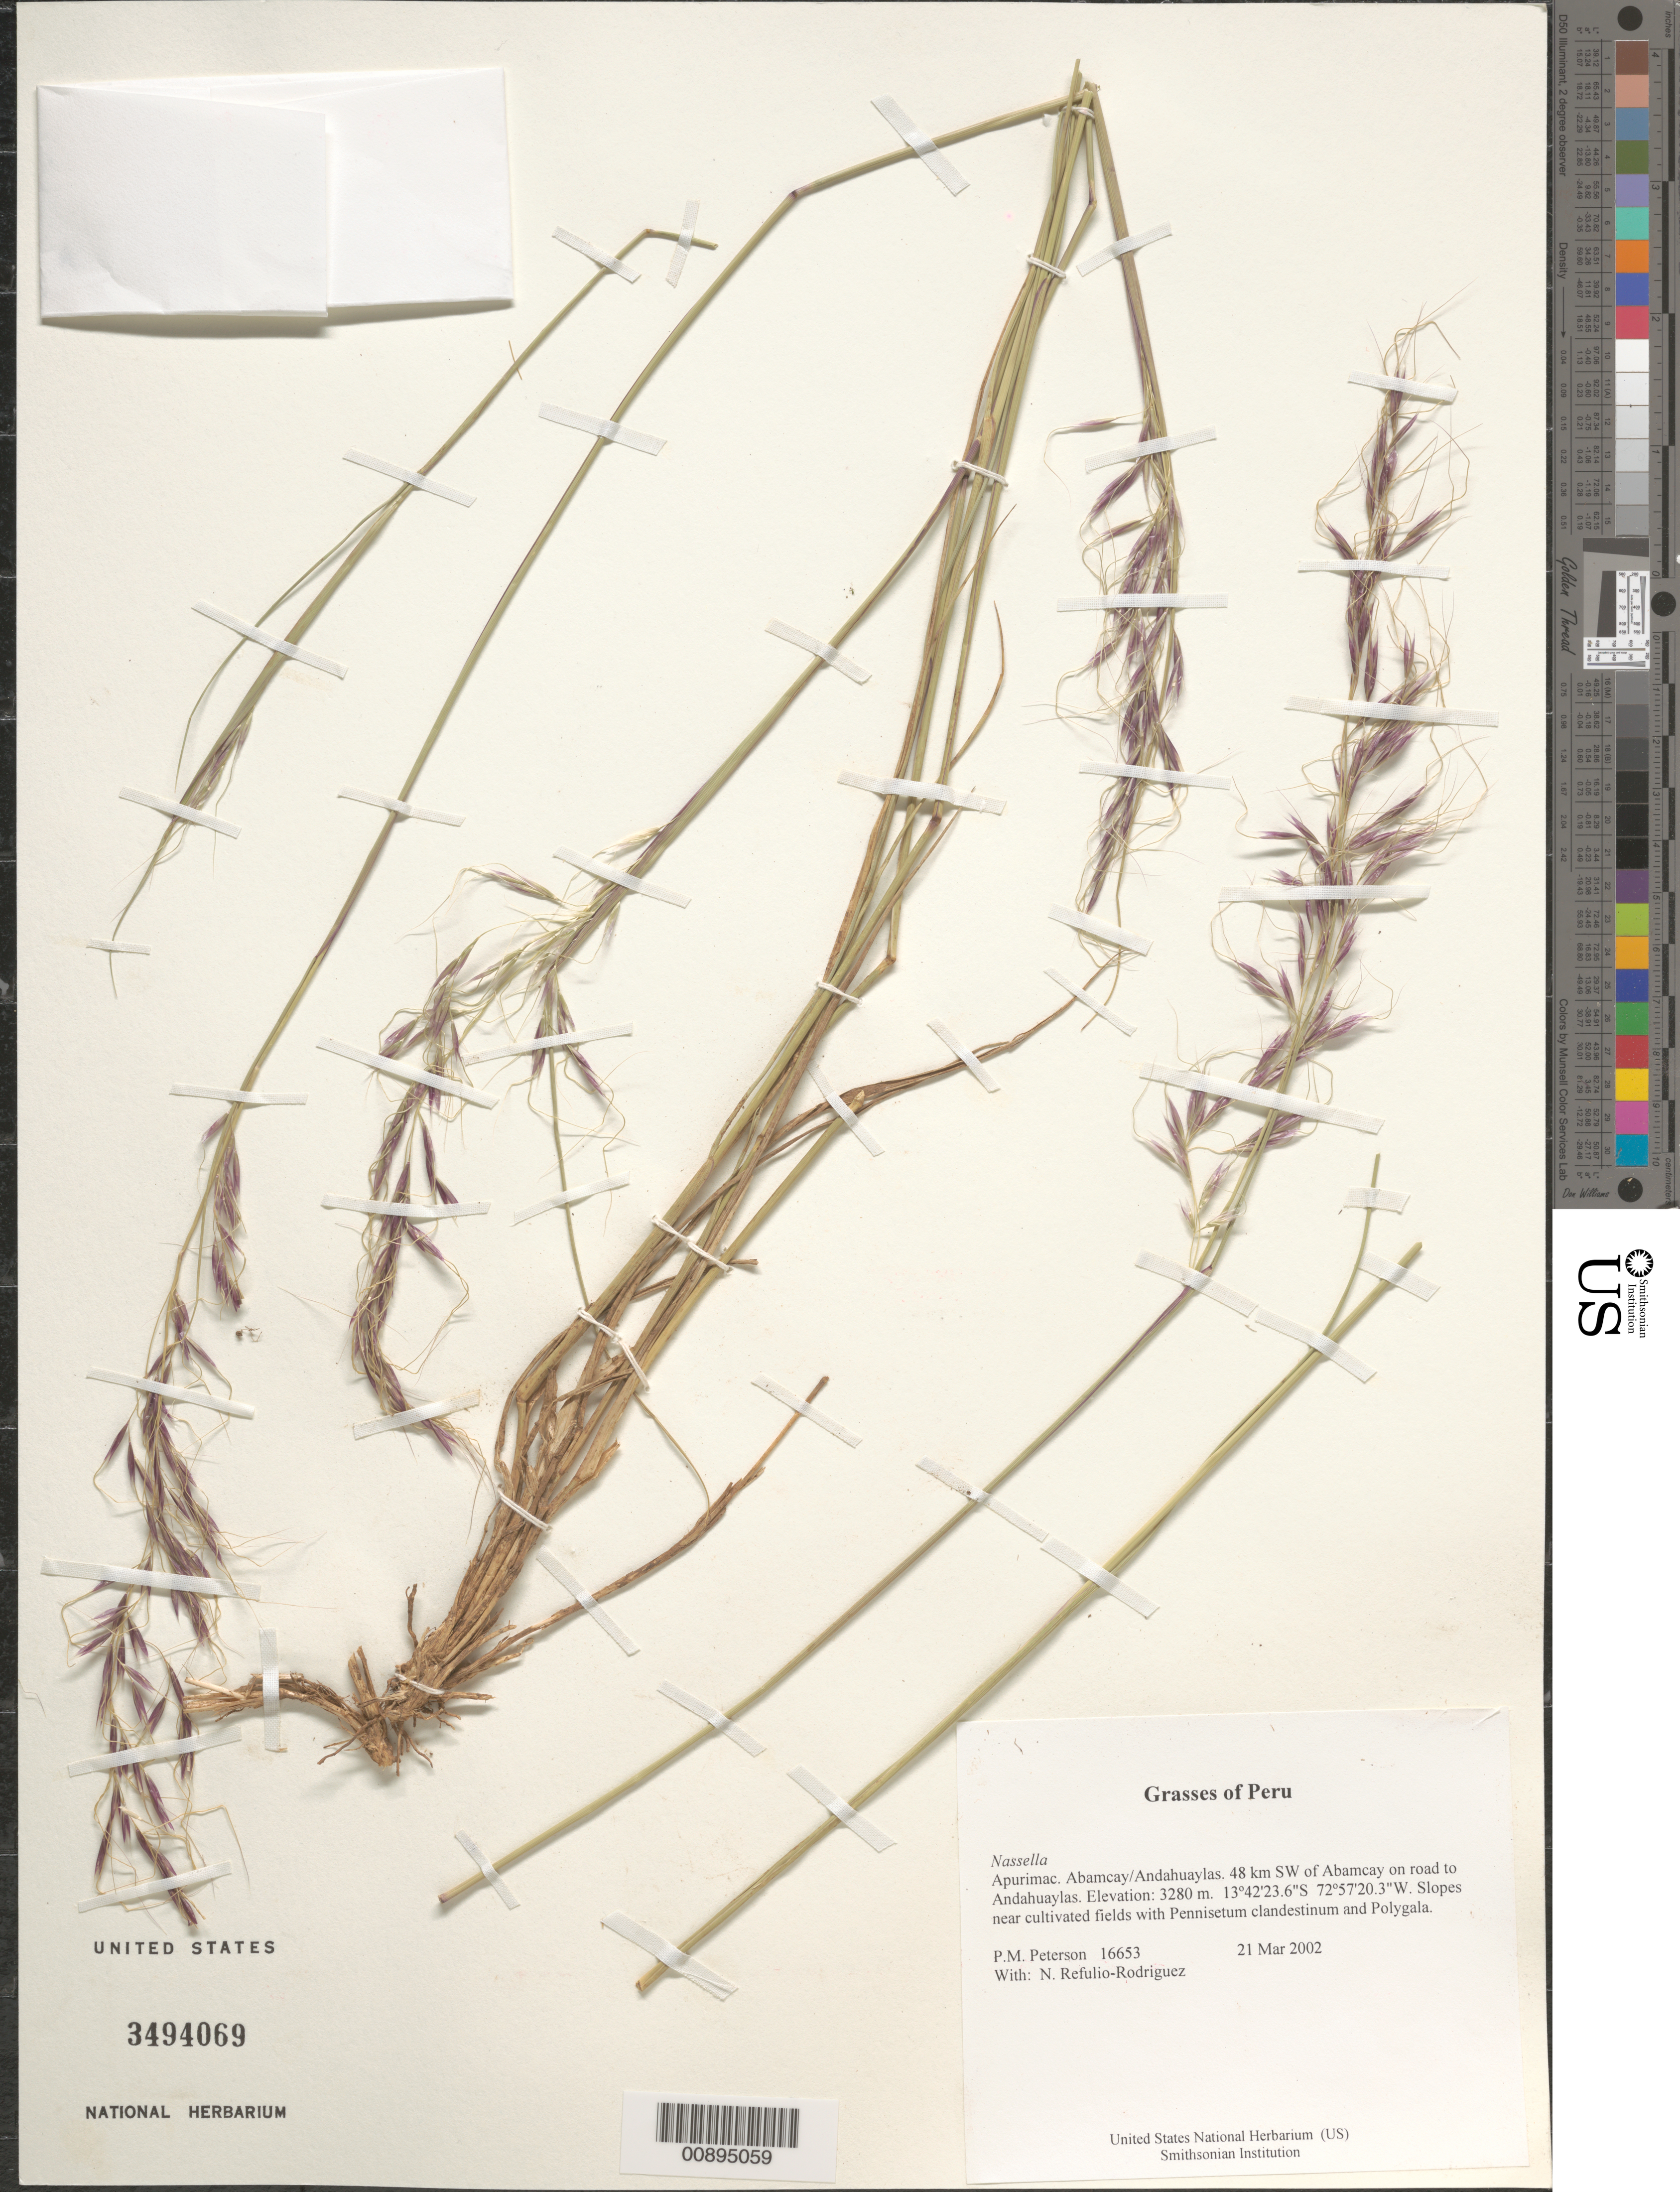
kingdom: Plantae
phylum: Tracheophyta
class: Liliopsida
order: Poales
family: Poaceae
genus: Nassella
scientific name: Nassella sp.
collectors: P. M. Peterson & N. Refulio-Rodríguez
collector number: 16653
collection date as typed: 21 Mar 2002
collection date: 2002-03-21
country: Peru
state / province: Apurímac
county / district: Abancay/Andahuaylas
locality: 48 km SW of Abancay on road to Andahuaylas.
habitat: Slopes near cultivated fields with ~Pennisetum clandestinum~ and ~Polygala~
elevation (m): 3280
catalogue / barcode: US 3494069